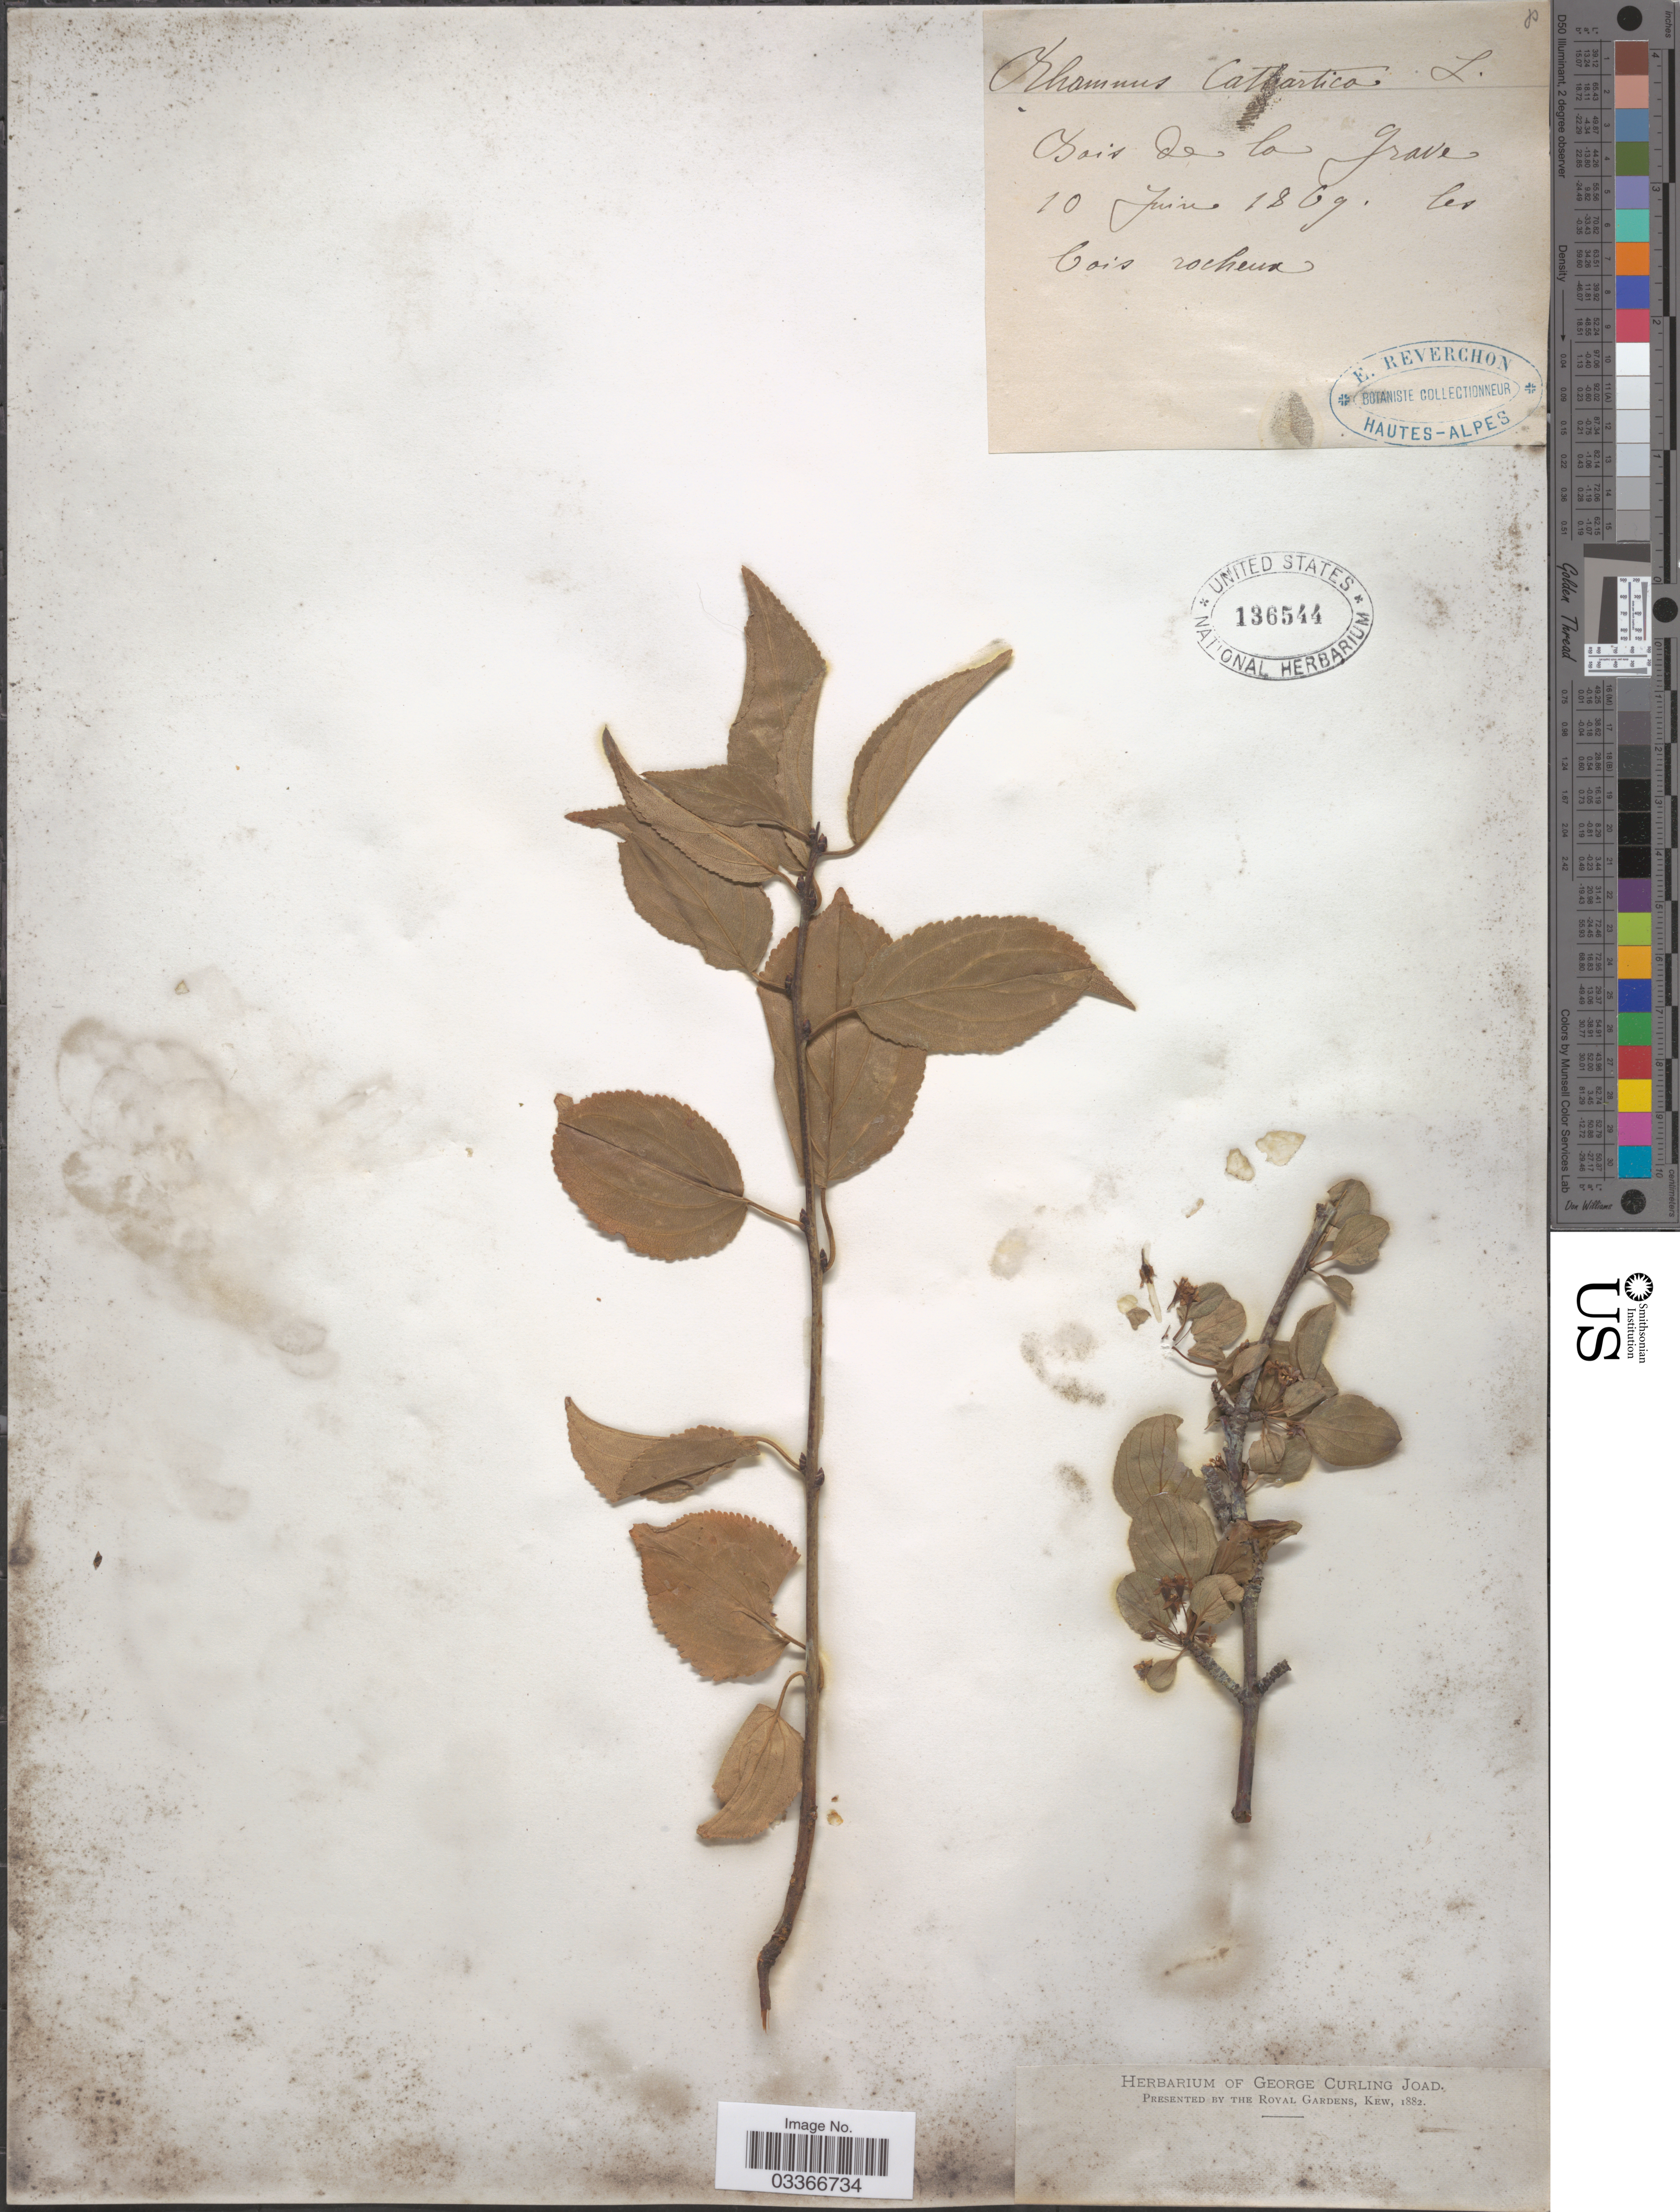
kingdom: Plantae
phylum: Tracheophyta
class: Magnoliopsida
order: Rosales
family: Rhamnaceae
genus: Rhamnus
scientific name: Rhamnus cathartica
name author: L.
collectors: E. Reverchon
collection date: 1869-06-10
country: France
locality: Bois de la Grave.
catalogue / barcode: US 136544